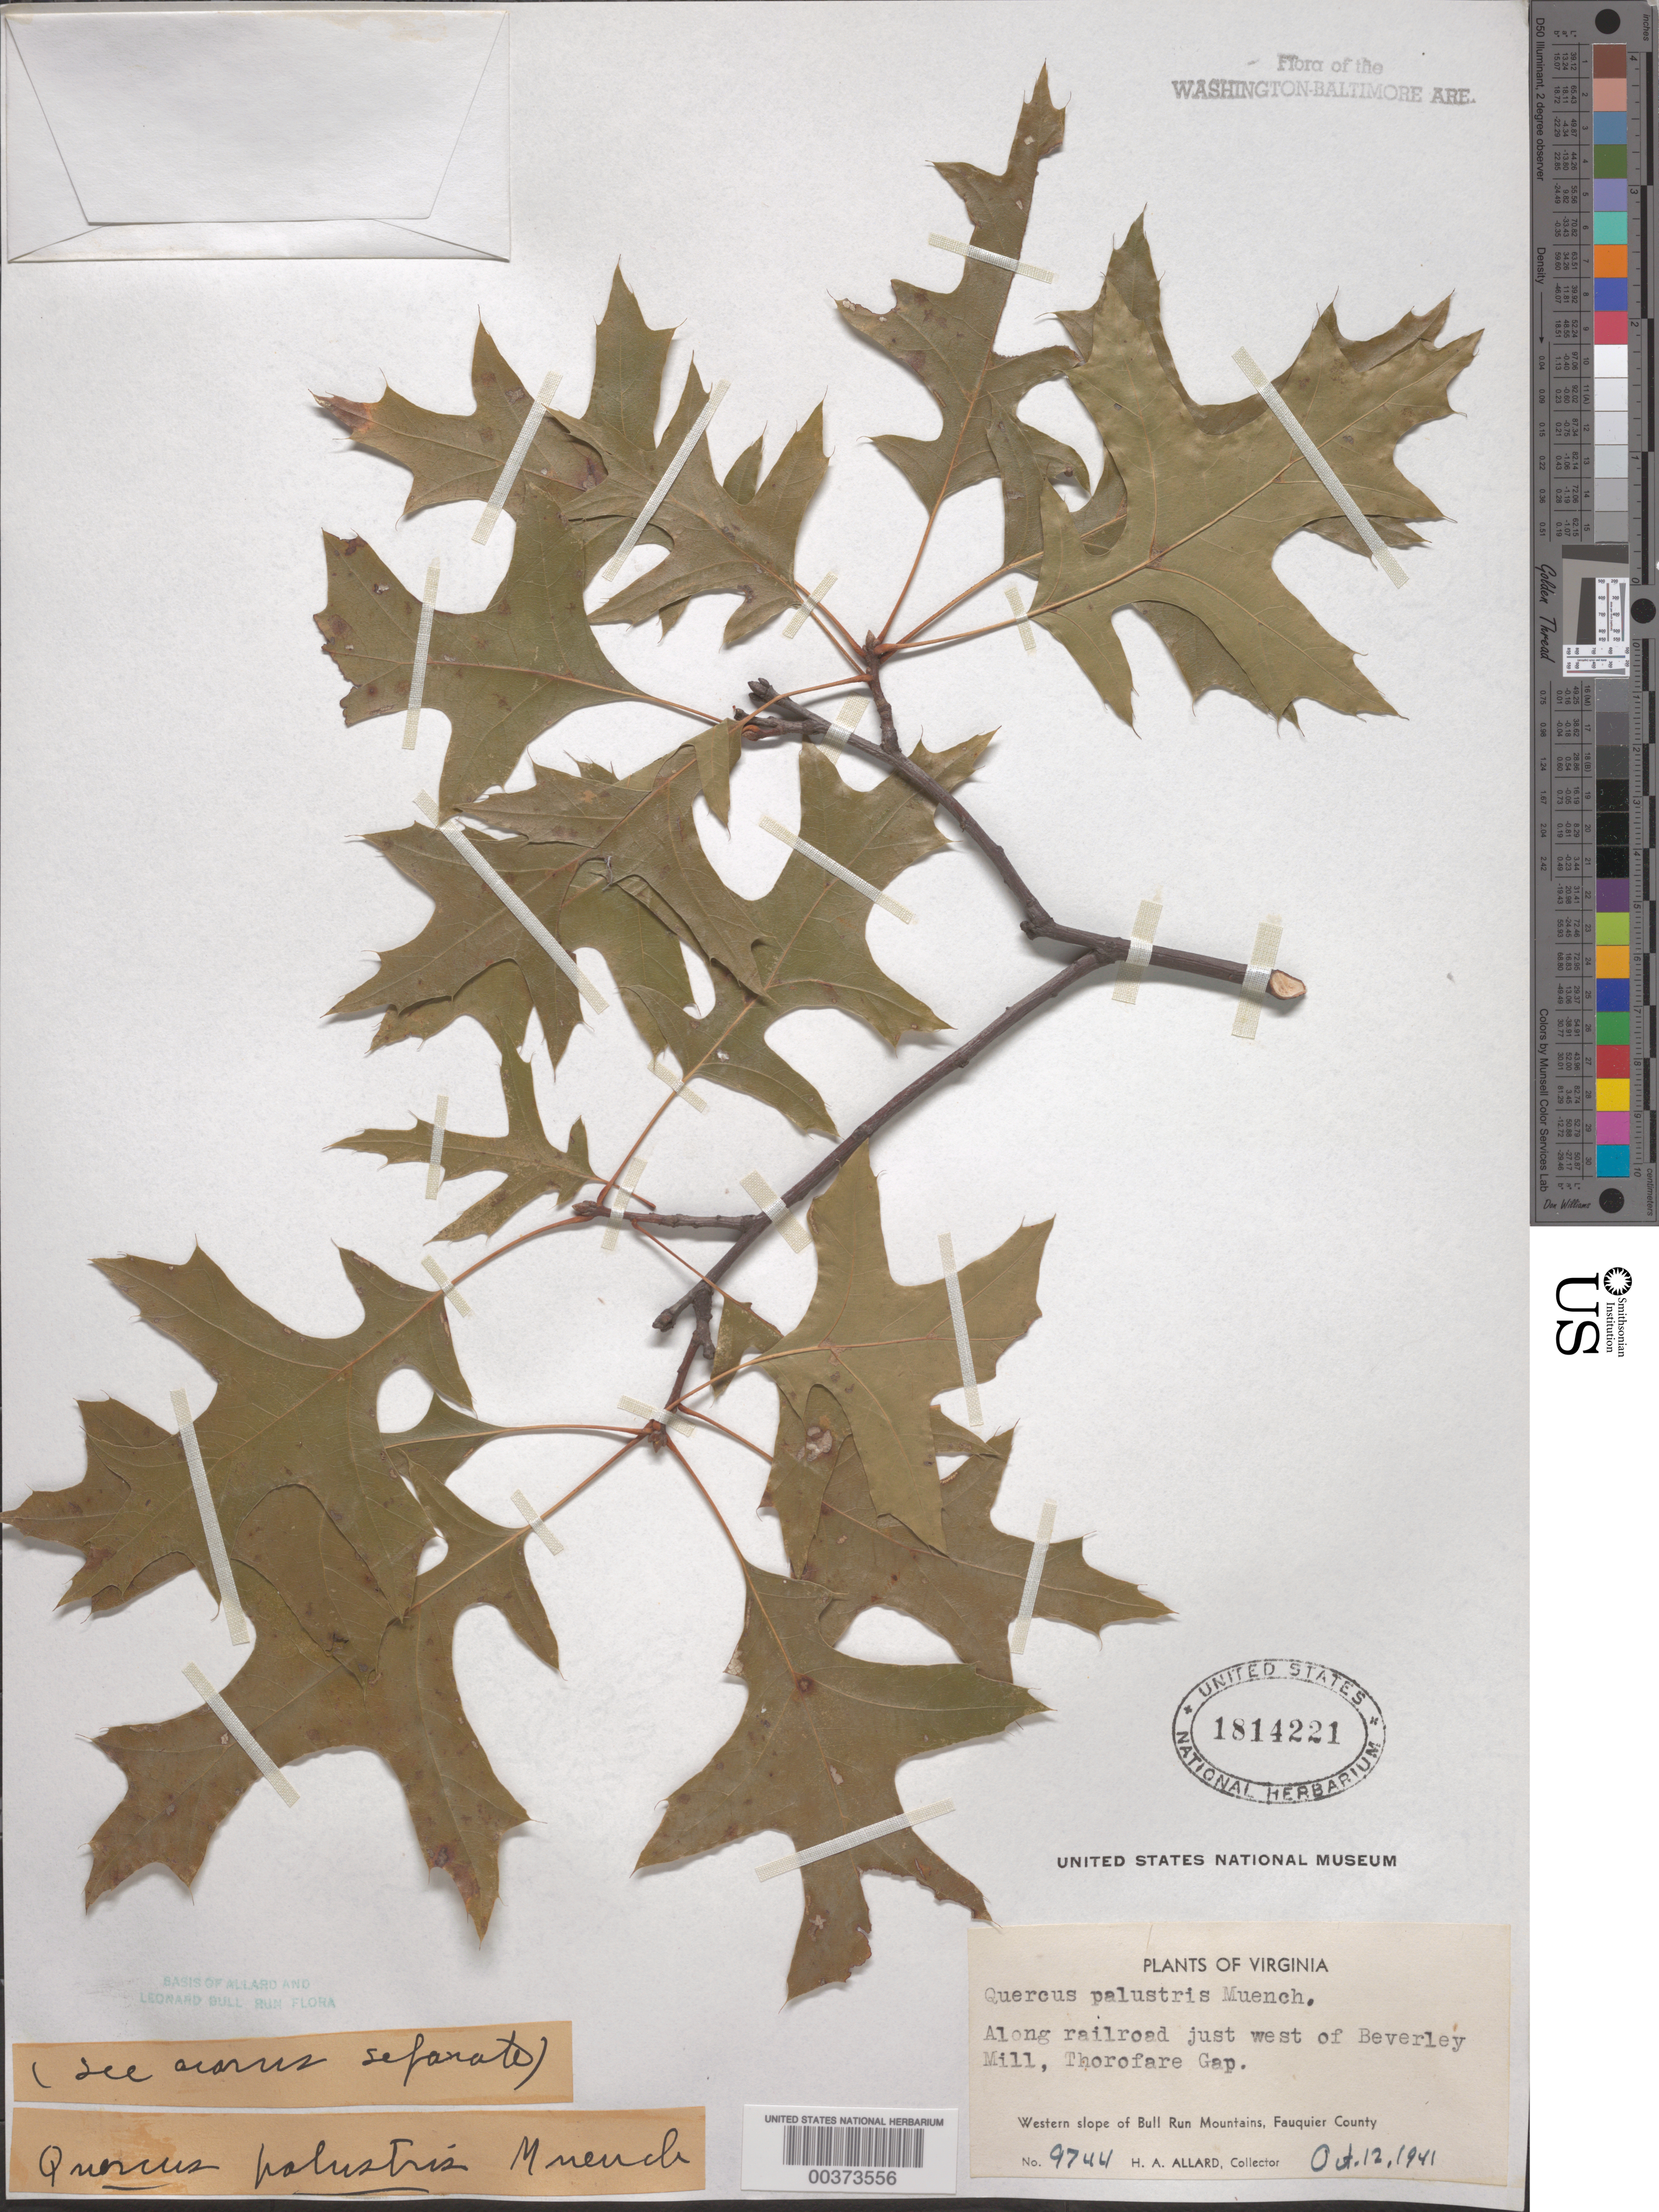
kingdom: Plantae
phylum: Tracheophyta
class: Magnoliopsida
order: Fagales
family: Fagaceae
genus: Quercus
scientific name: Quercus palustris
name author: Münchh.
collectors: H. A. Allard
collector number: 9744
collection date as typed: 12 Oct 1941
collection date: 1941-10-12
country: United States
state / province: Virginia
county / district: Fauquier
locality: West of Beverley Mill, Thorofare Gap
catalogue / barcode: US 1814221